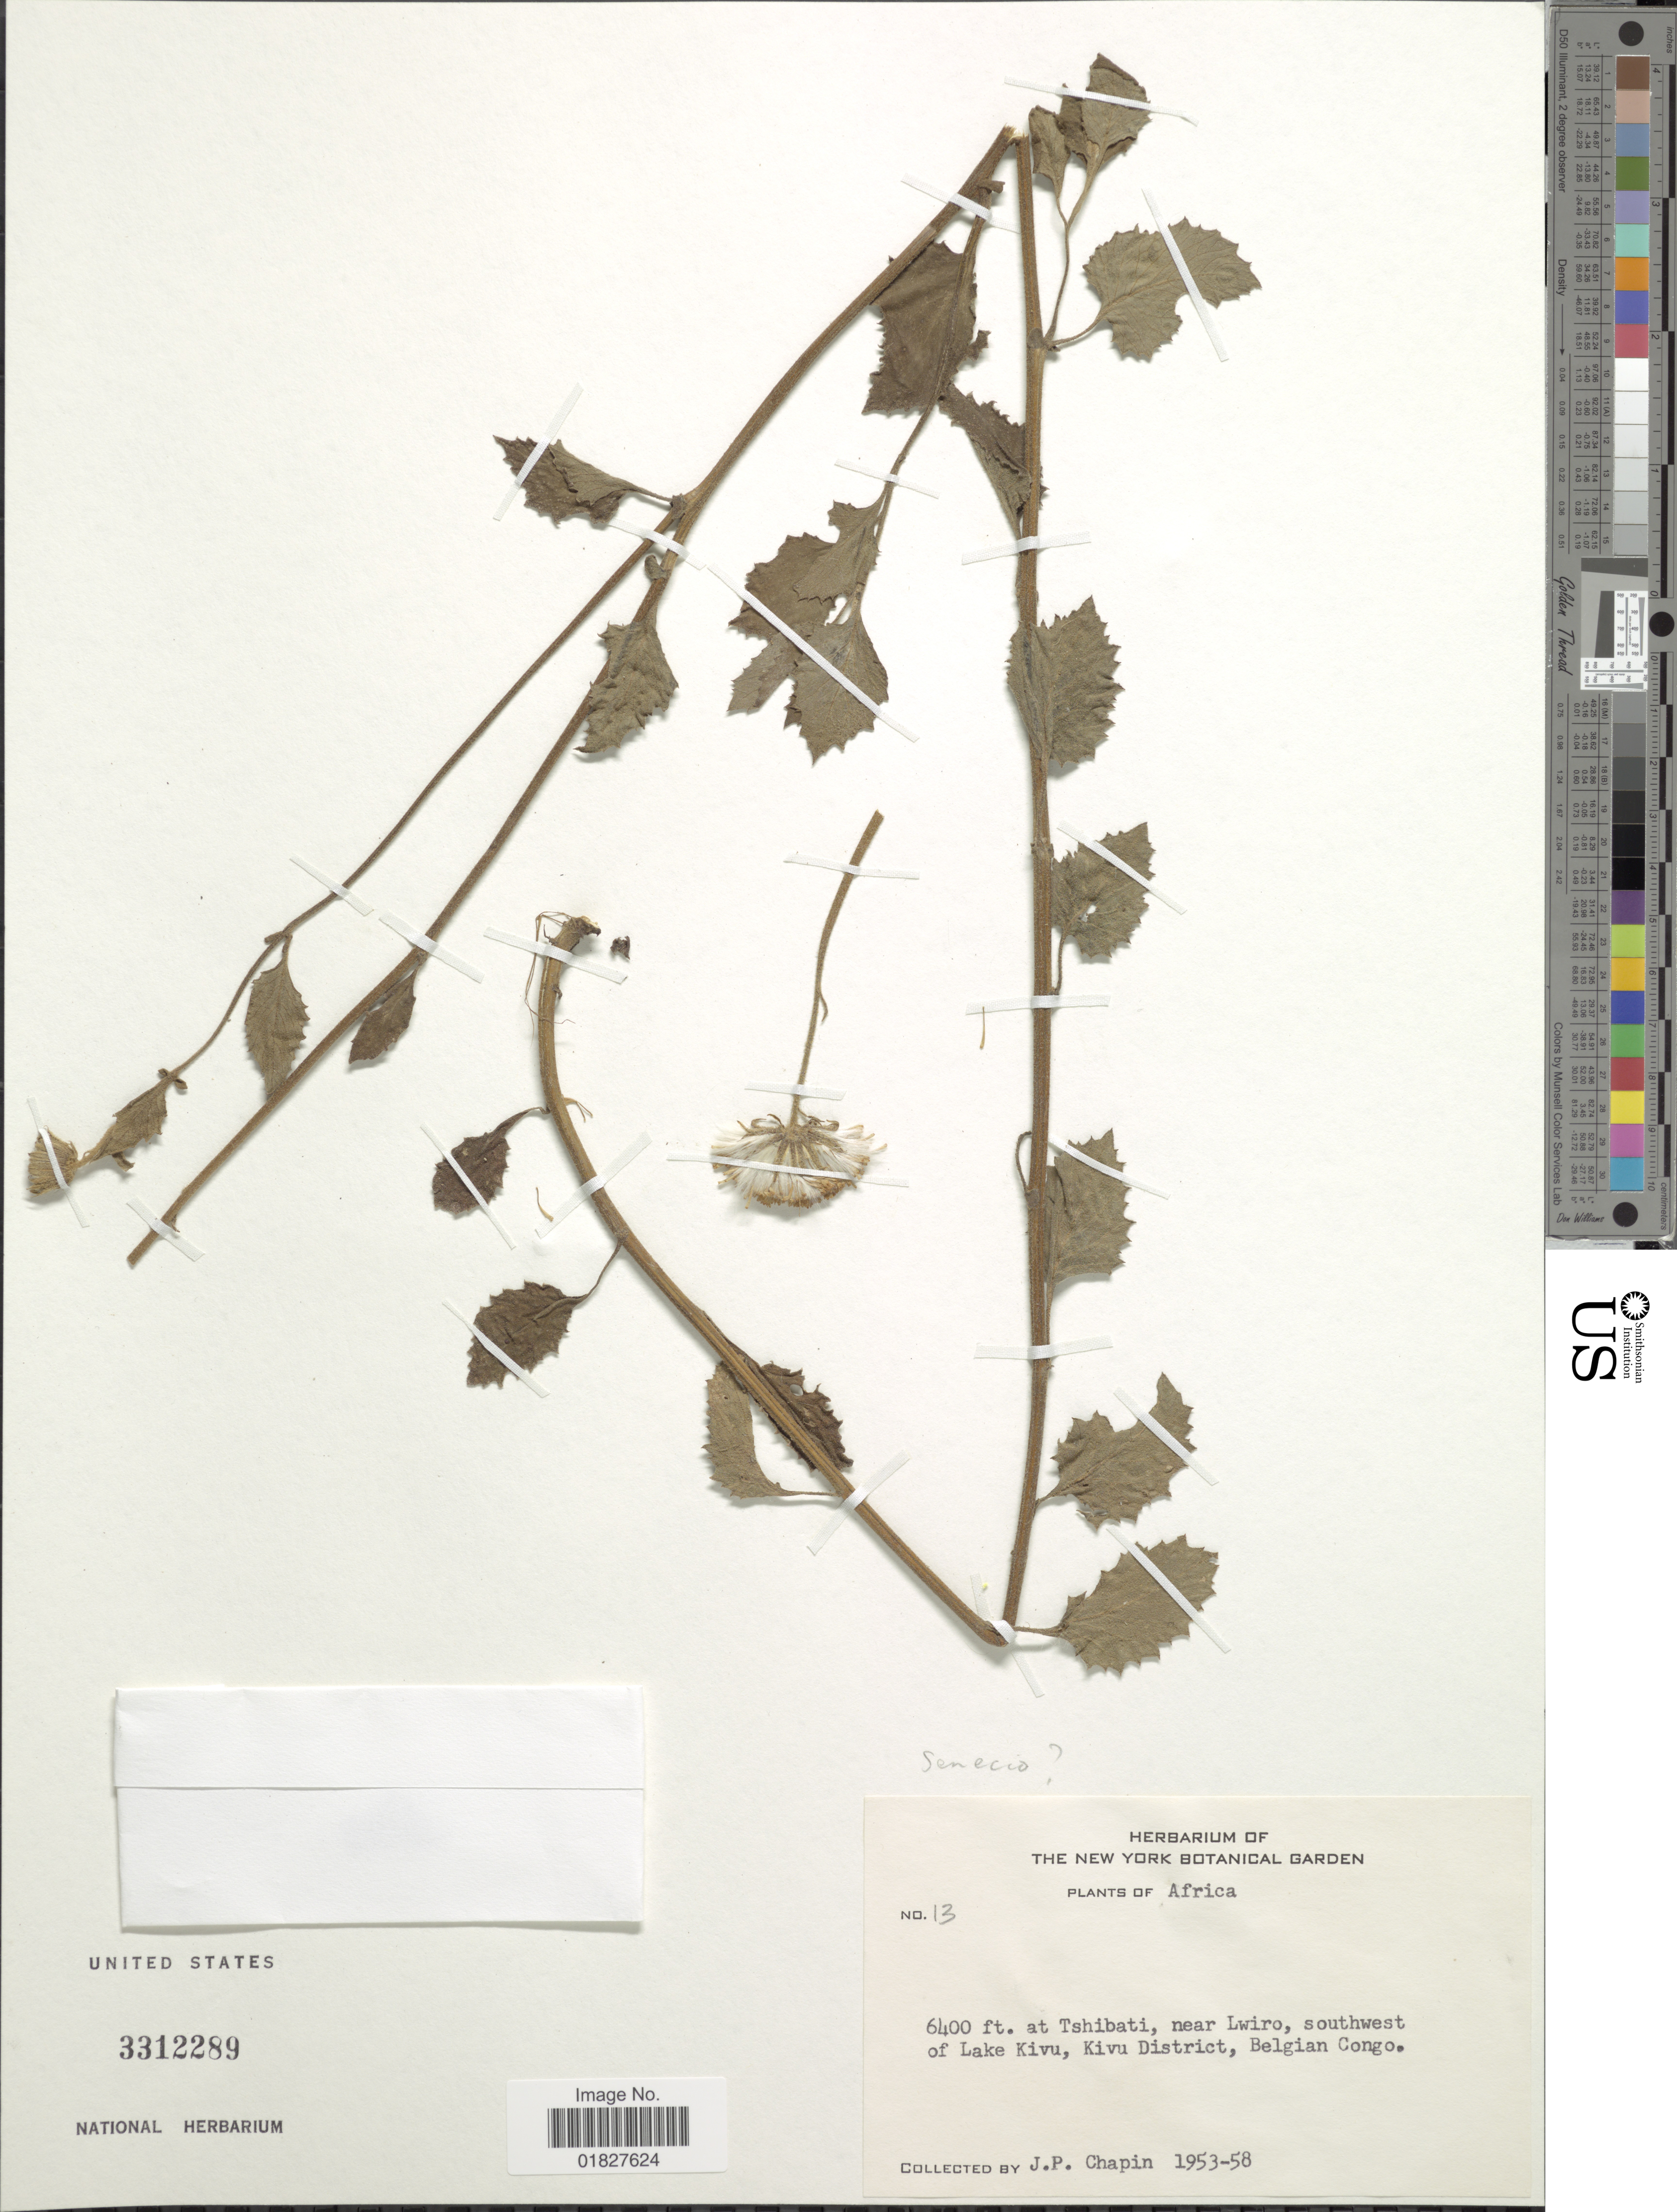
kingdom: Plantae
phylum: Tracheophyta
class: Magnoliopsida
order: Asterales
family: Asteraceae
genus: Crassocephalum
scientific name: Crassocephalum vitellinum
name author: (Benth.) S. Moore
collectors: J. Chapin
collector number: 13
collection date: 1953/1958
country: Congo, Democratic Republic of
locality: Africa, Tshibati, near Lwiro, southwest of Lake Kivu, Kivu District, Belgian Congo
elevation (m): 1951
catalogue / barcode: US 3312289